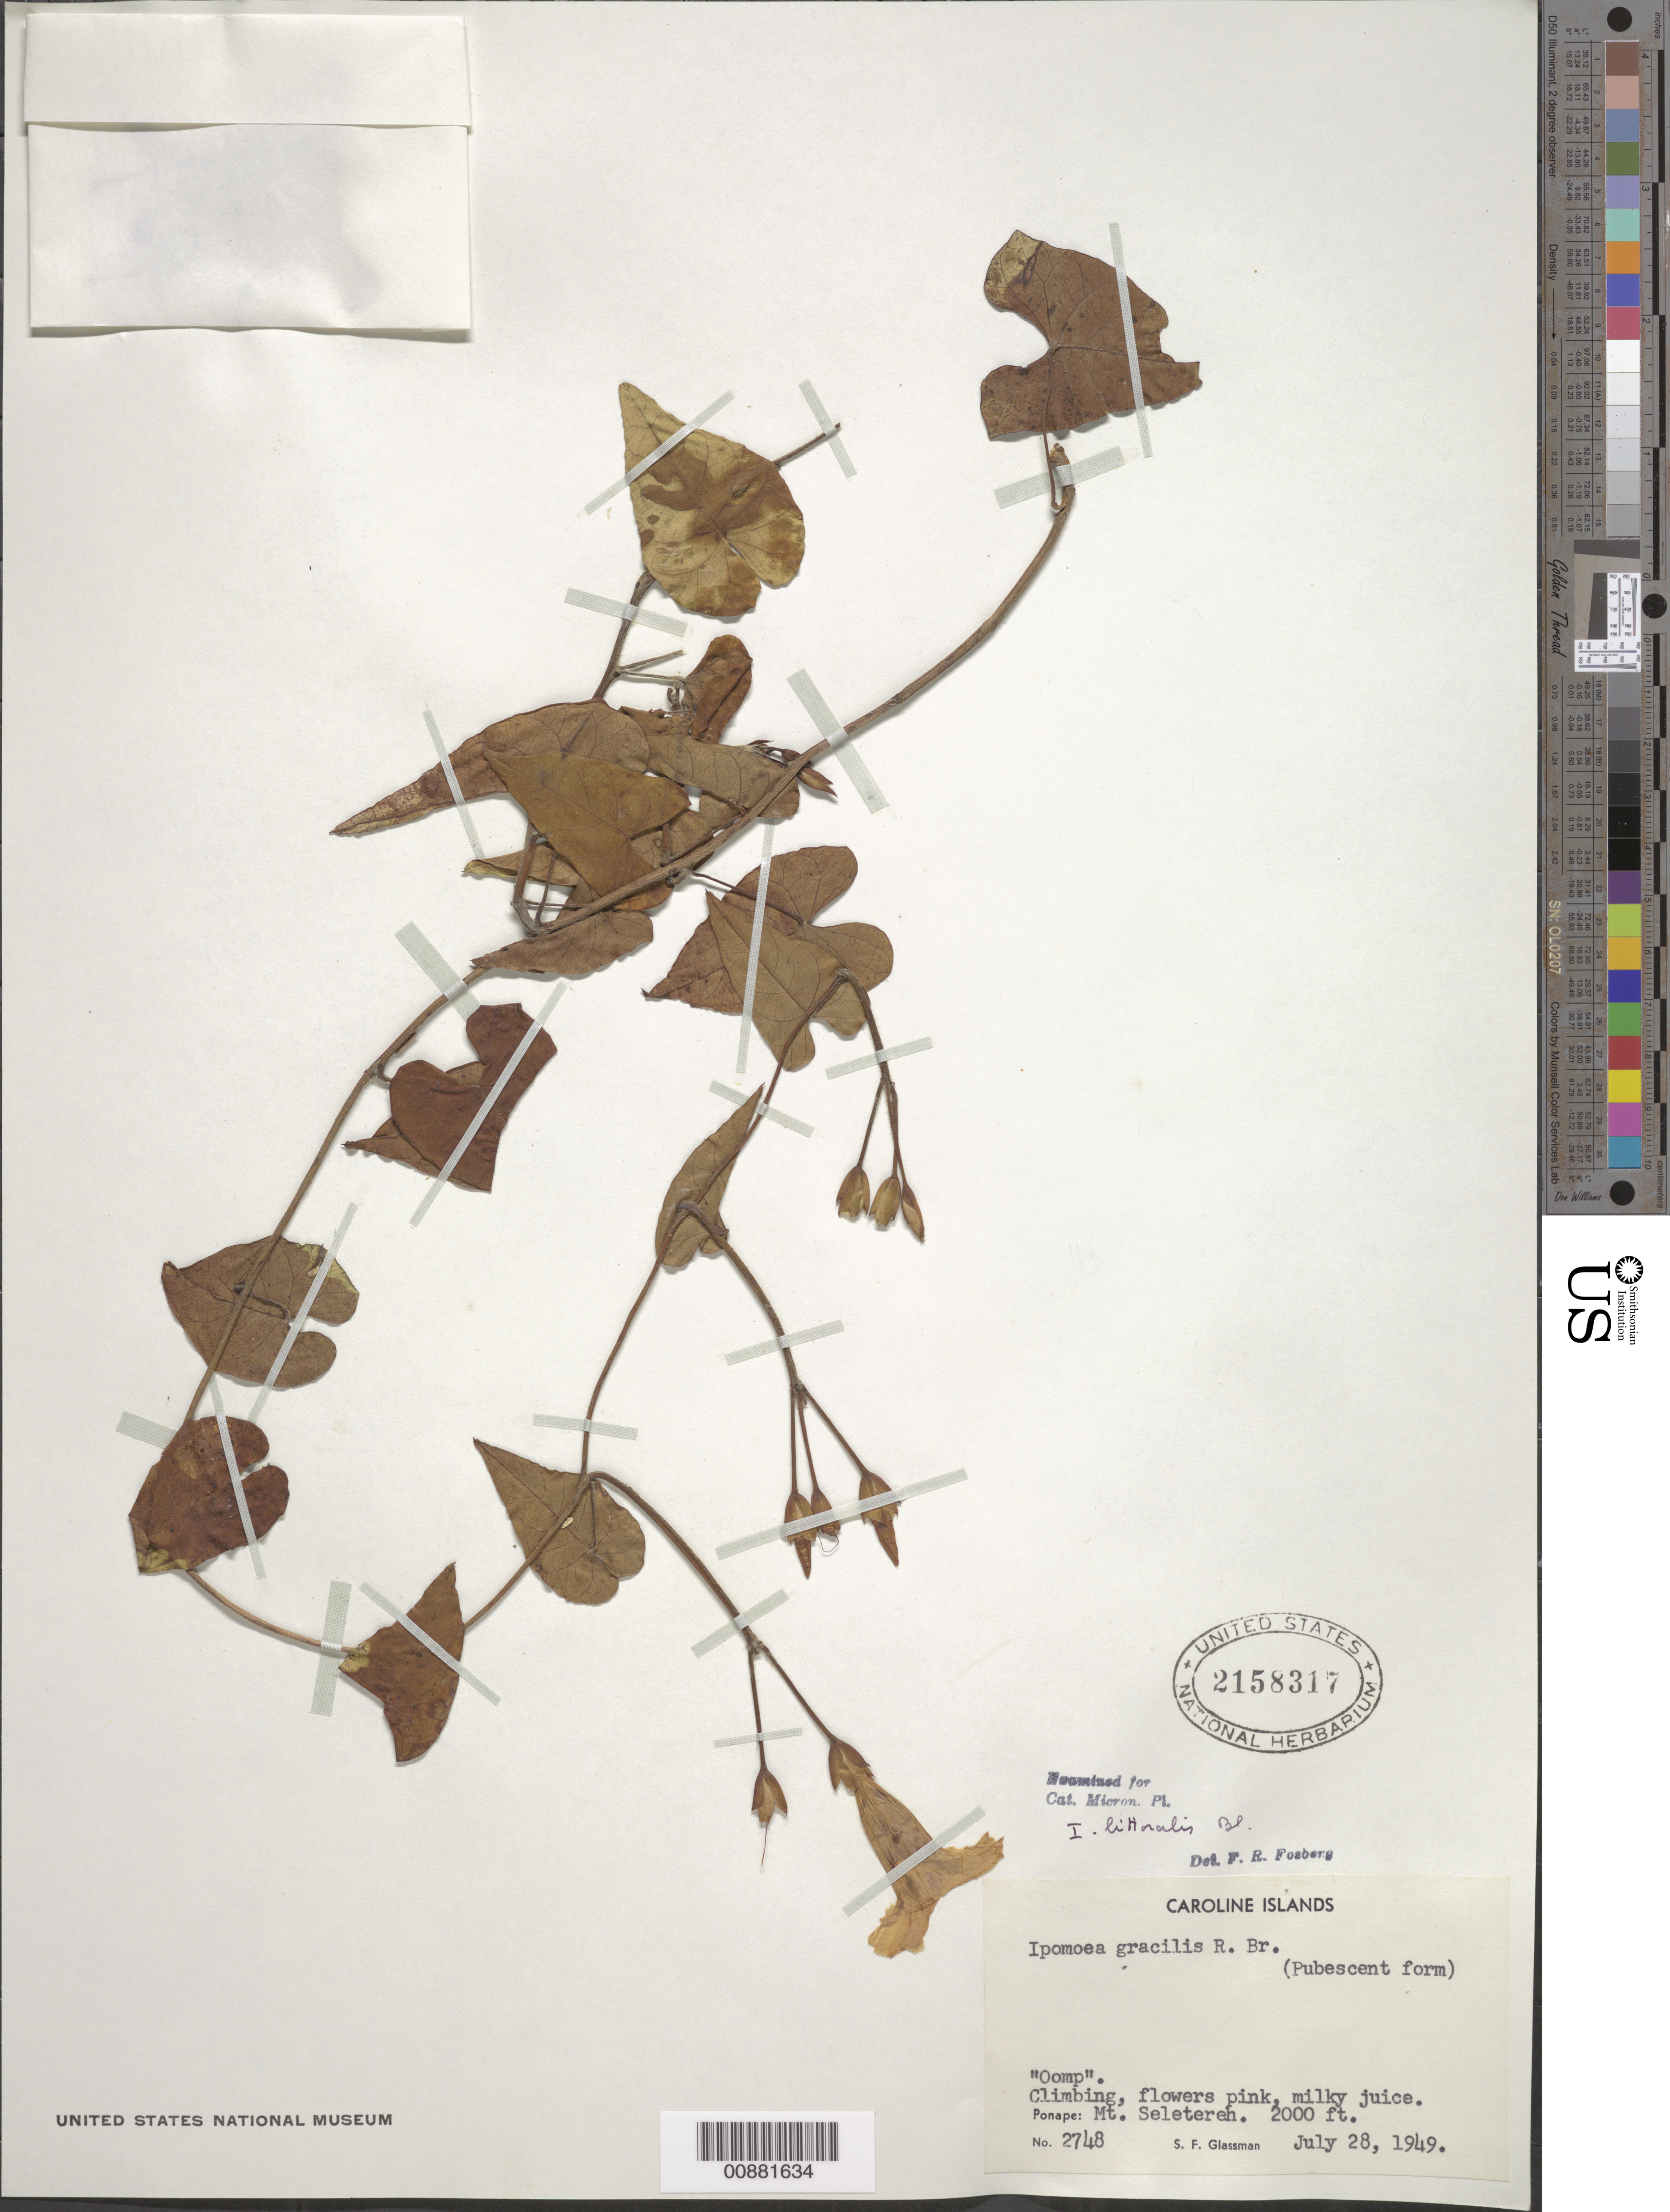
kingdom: Plantae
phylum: Tracheophyta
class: Magnoliopsida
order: Solanales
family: Convolvulaceae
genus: Ipomoea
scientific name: Ipomoea littoralis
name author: Blume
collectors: S. F. Glassman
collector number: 2748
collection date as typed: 28 Jul 1949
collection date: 1949-07-28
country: Micronesia, Federated States of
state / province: Pohnpei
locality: Mt. Seletereh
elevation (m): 610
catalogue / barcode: US 2158317